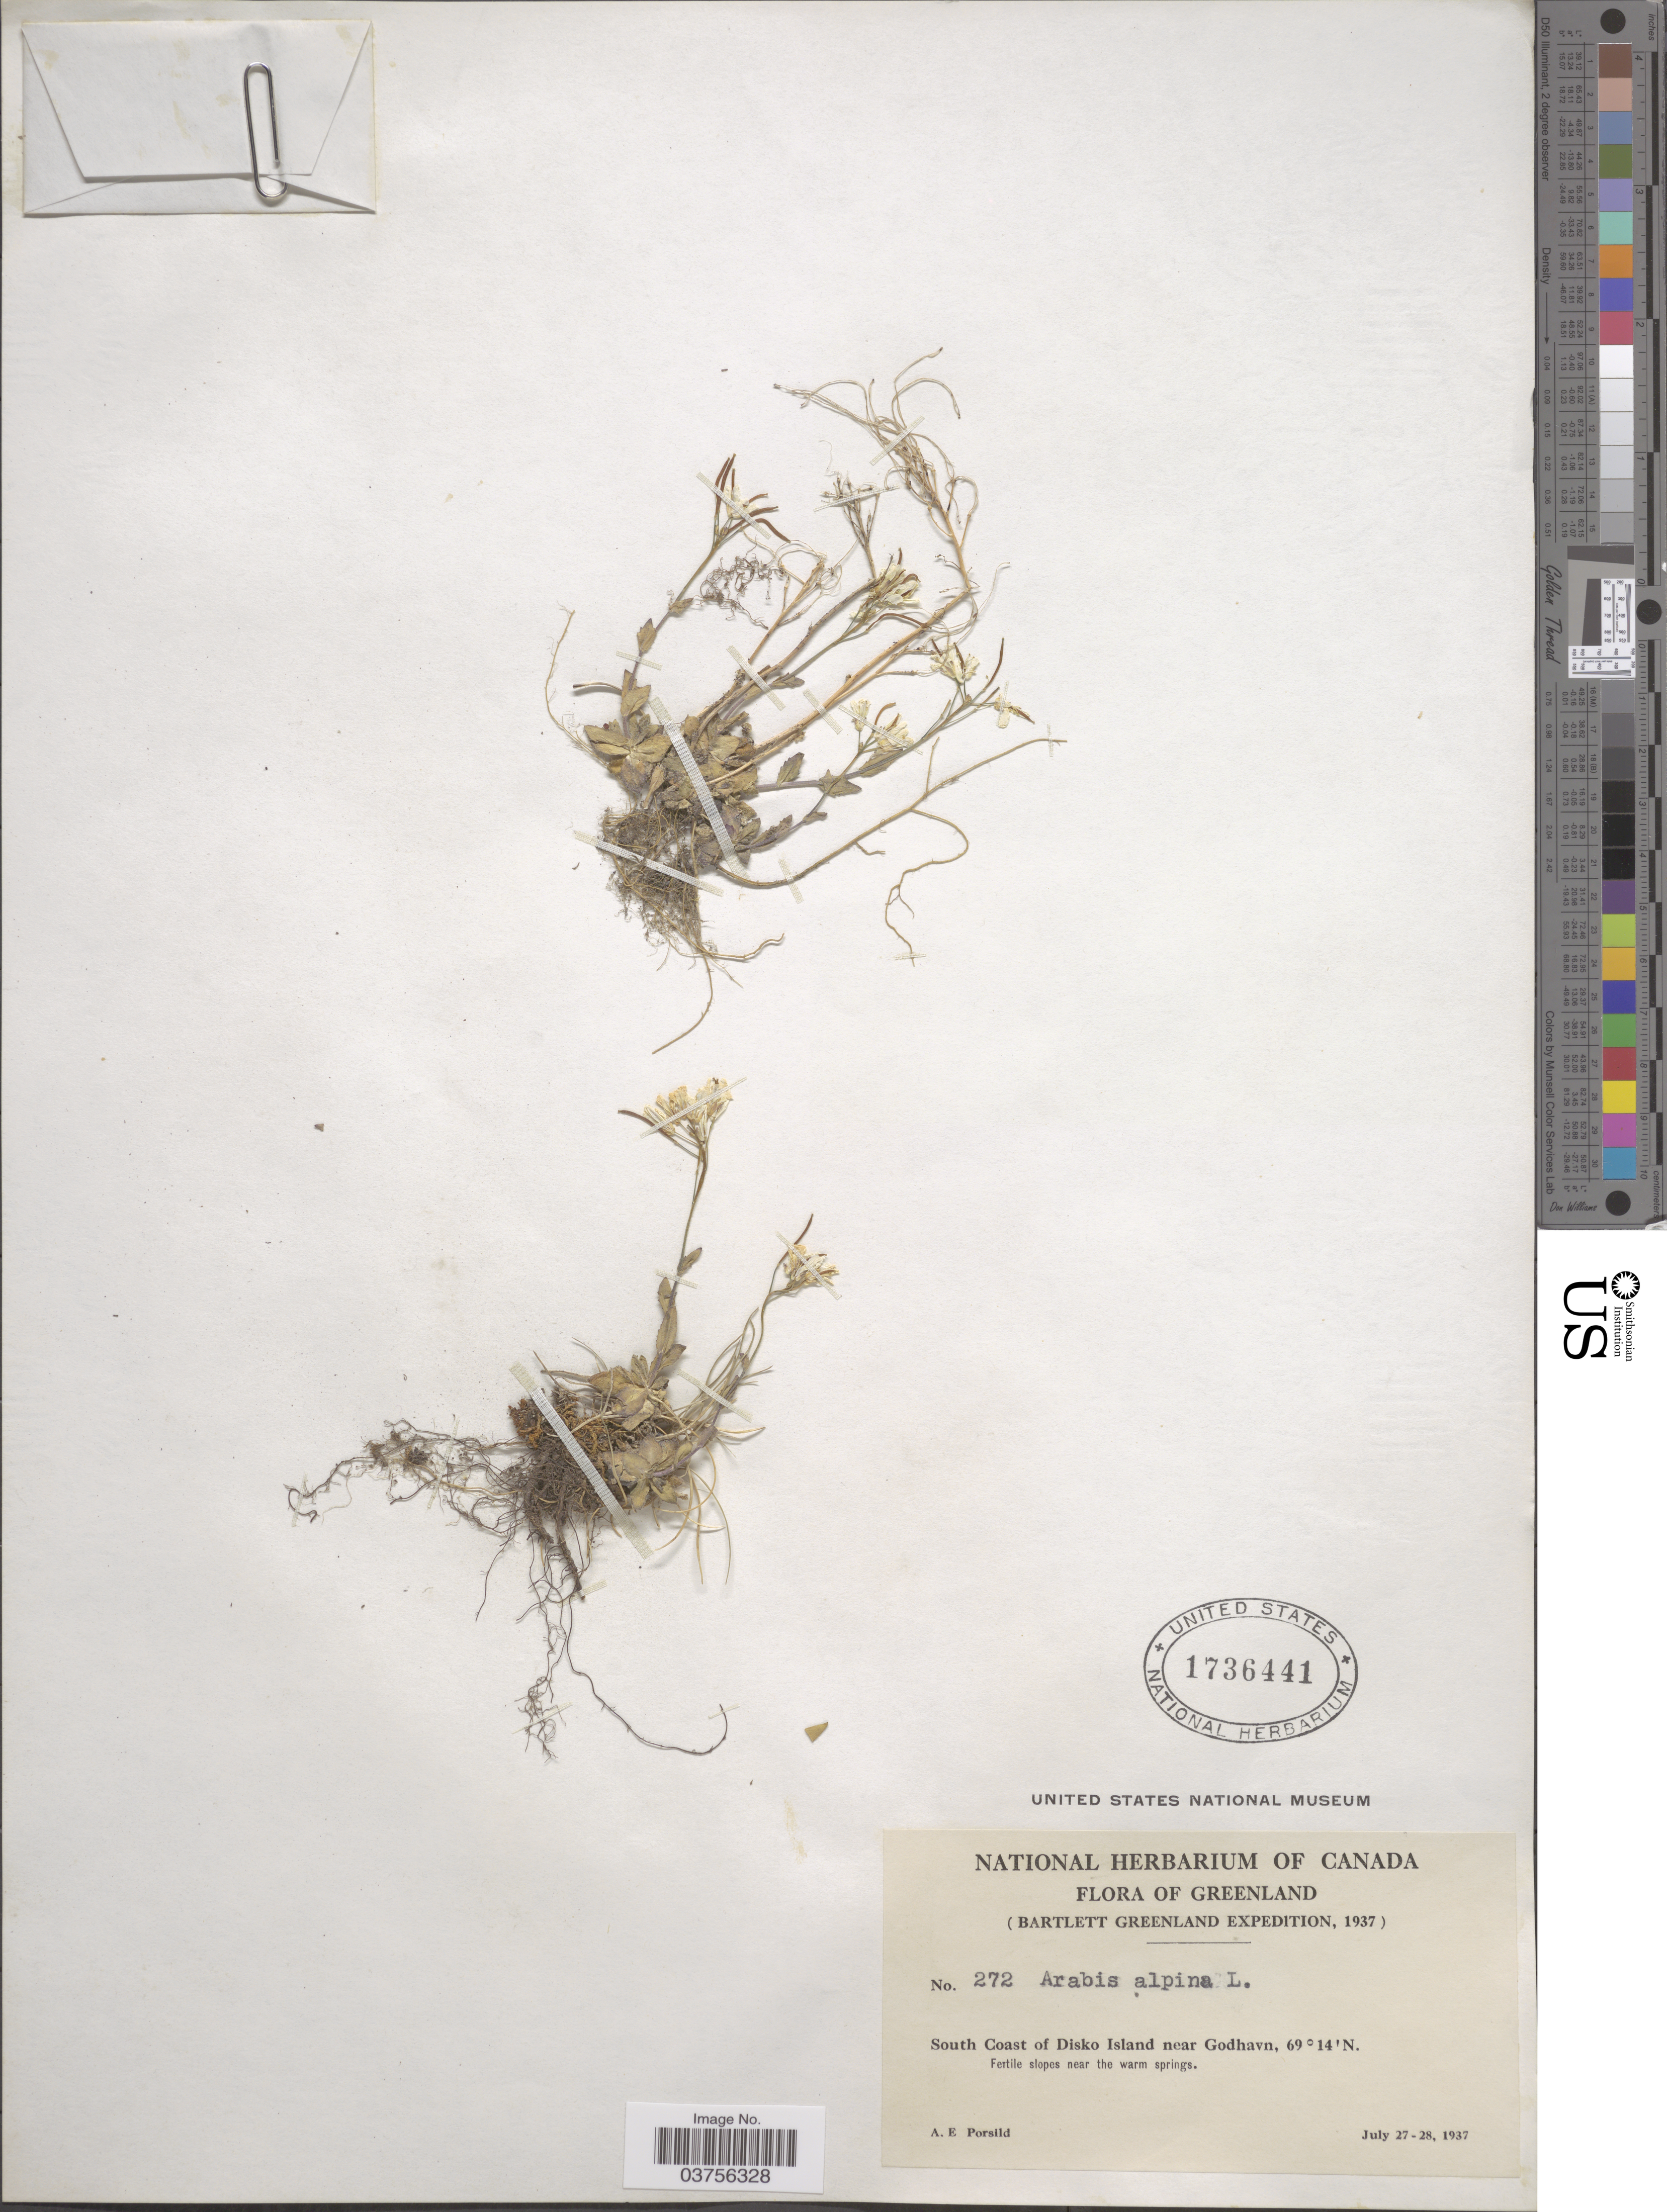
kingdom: Plantae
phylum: Tracheophyta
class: Magnoliopsida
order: Brassicales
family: Brassicaceae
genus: Arabis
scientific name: Arabis alpina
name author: L.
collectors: A. E. Porsild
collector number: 272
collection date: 1937-07-27/1937-07-28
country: Greenland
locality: South Coast of Disko Island near Godhavn.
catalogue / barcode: US 1736441